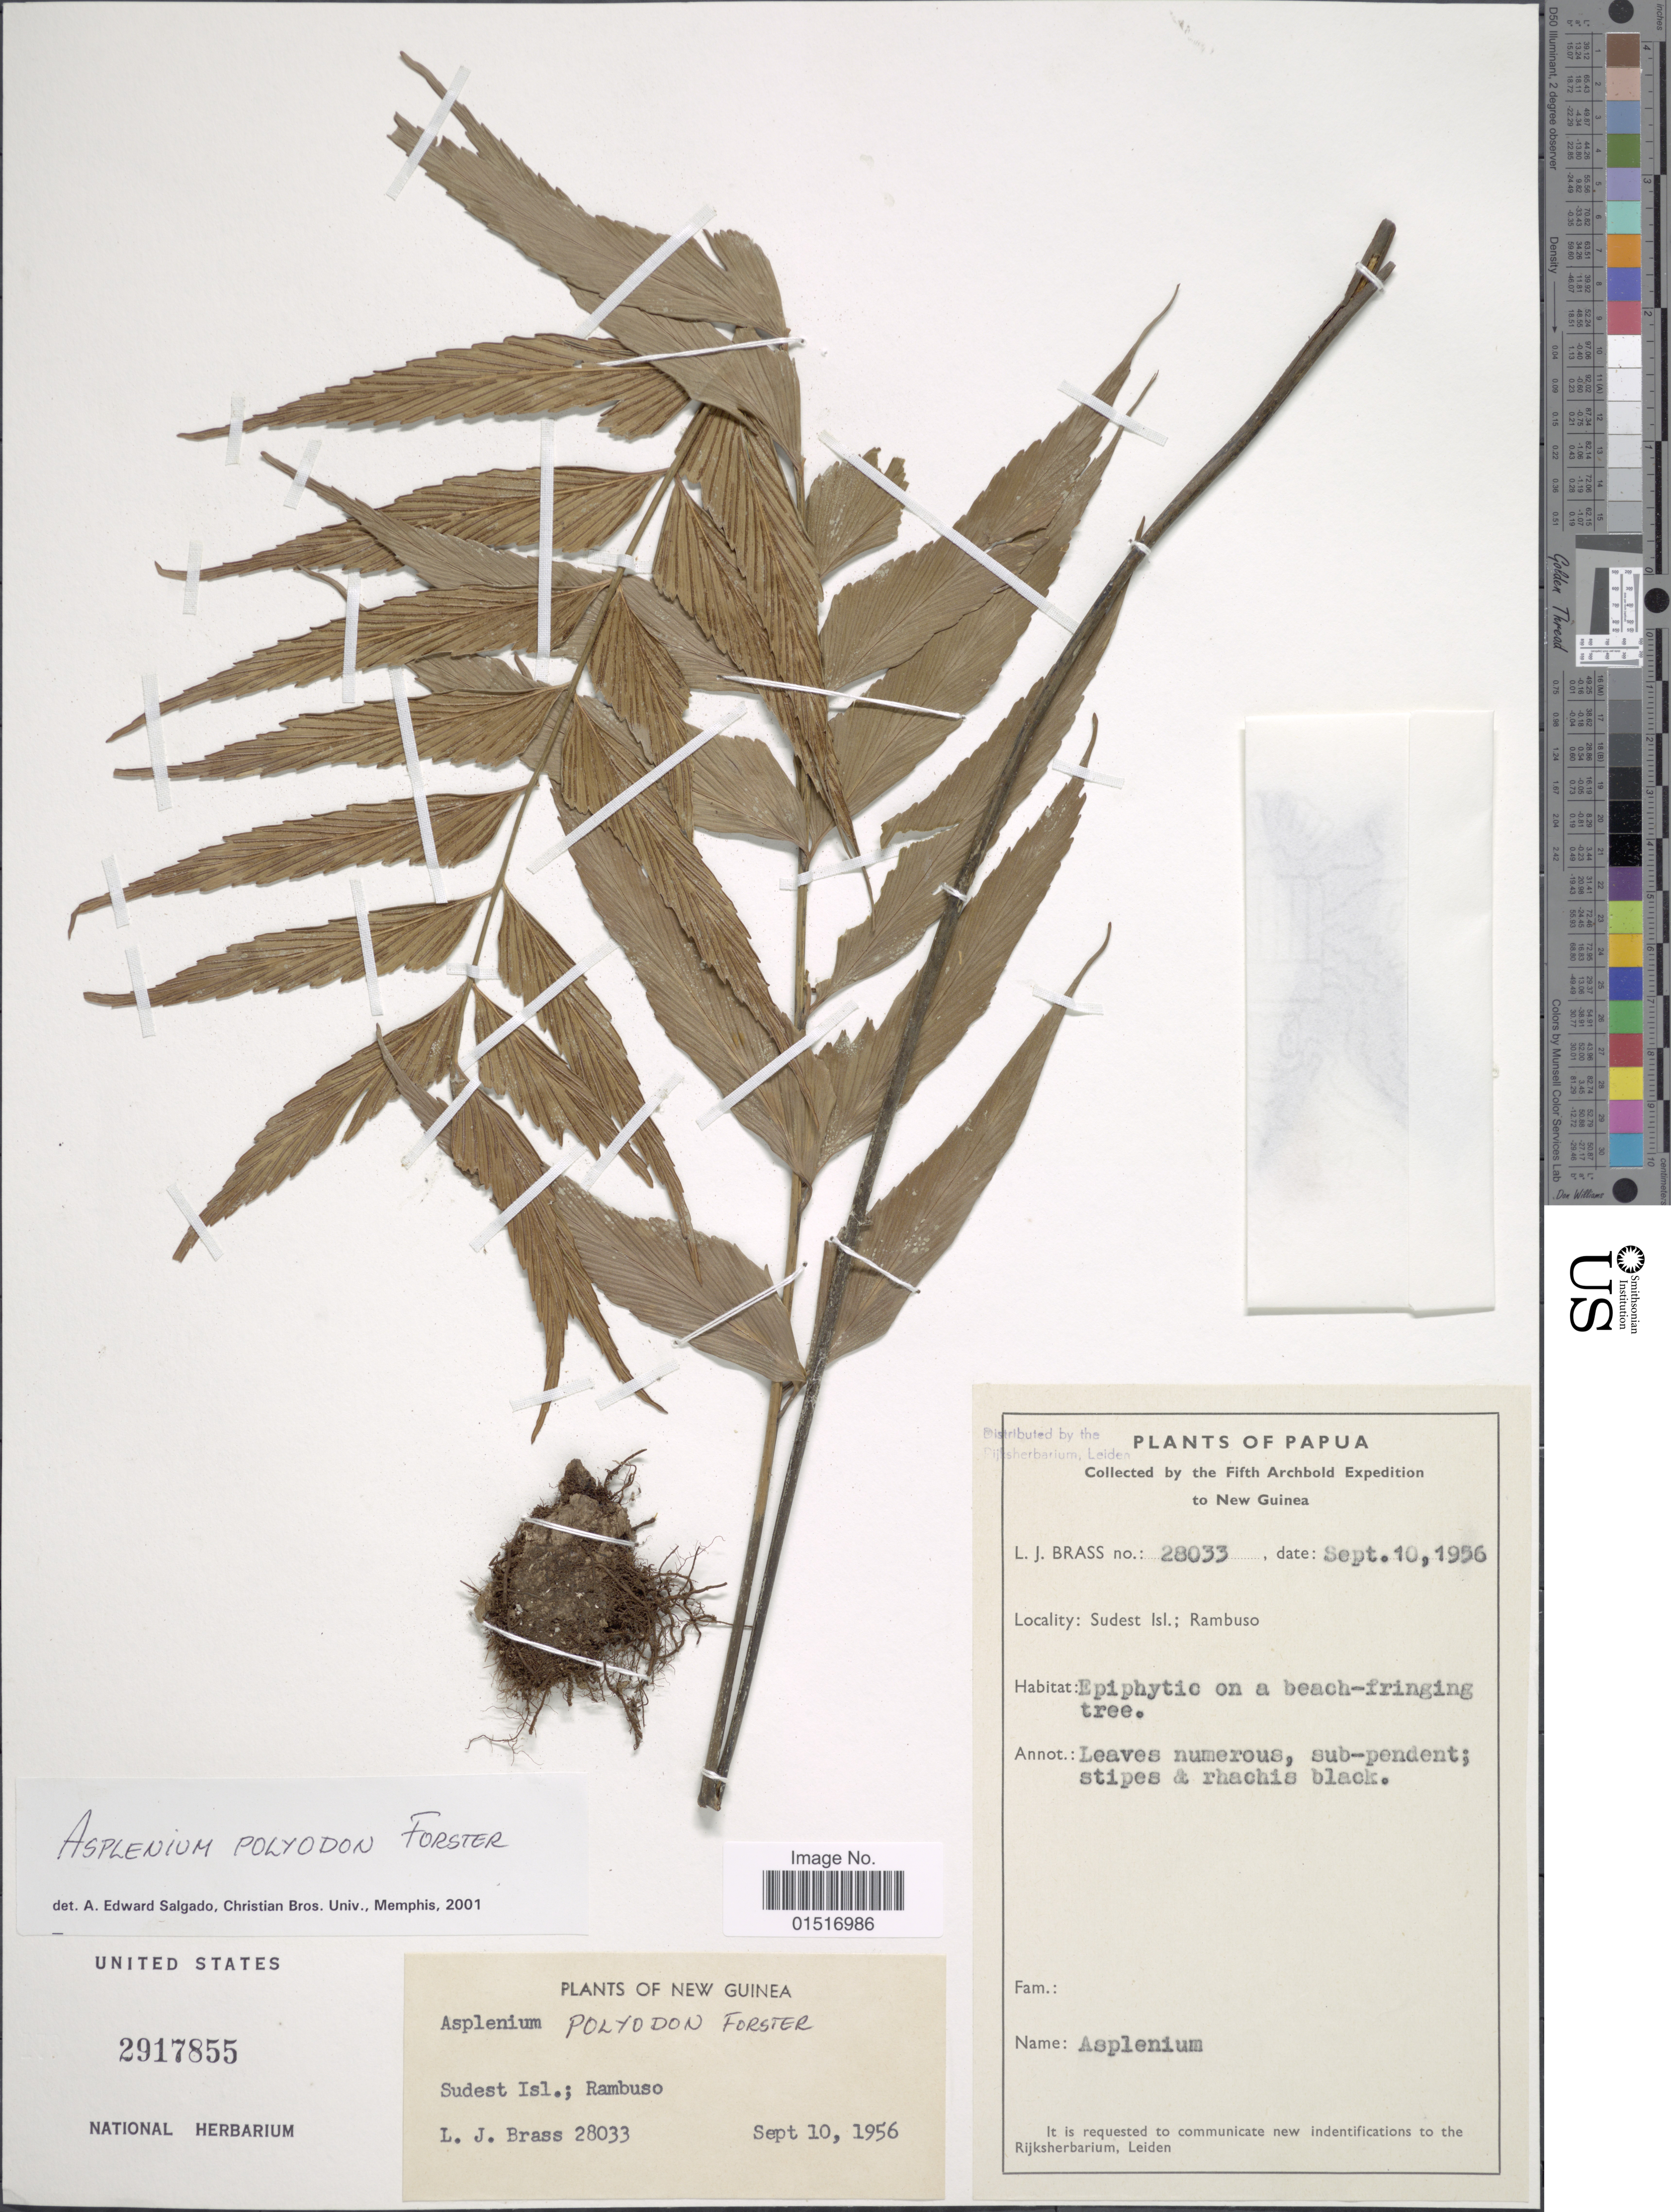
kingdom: Plantae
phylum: Tracheophyta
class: Polypodiopsida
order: Polypodiales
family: Aspleniaceae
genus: Asplenium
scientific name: Asplenium polyodon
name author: G. Forst.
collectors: L. J. Brass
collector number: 28033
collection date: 1956-09-10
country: Papua New Guinea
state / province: Milne Bay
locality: Papua. Sudest Isl,; Rambuso. New Guinea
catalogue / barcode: US 2917855